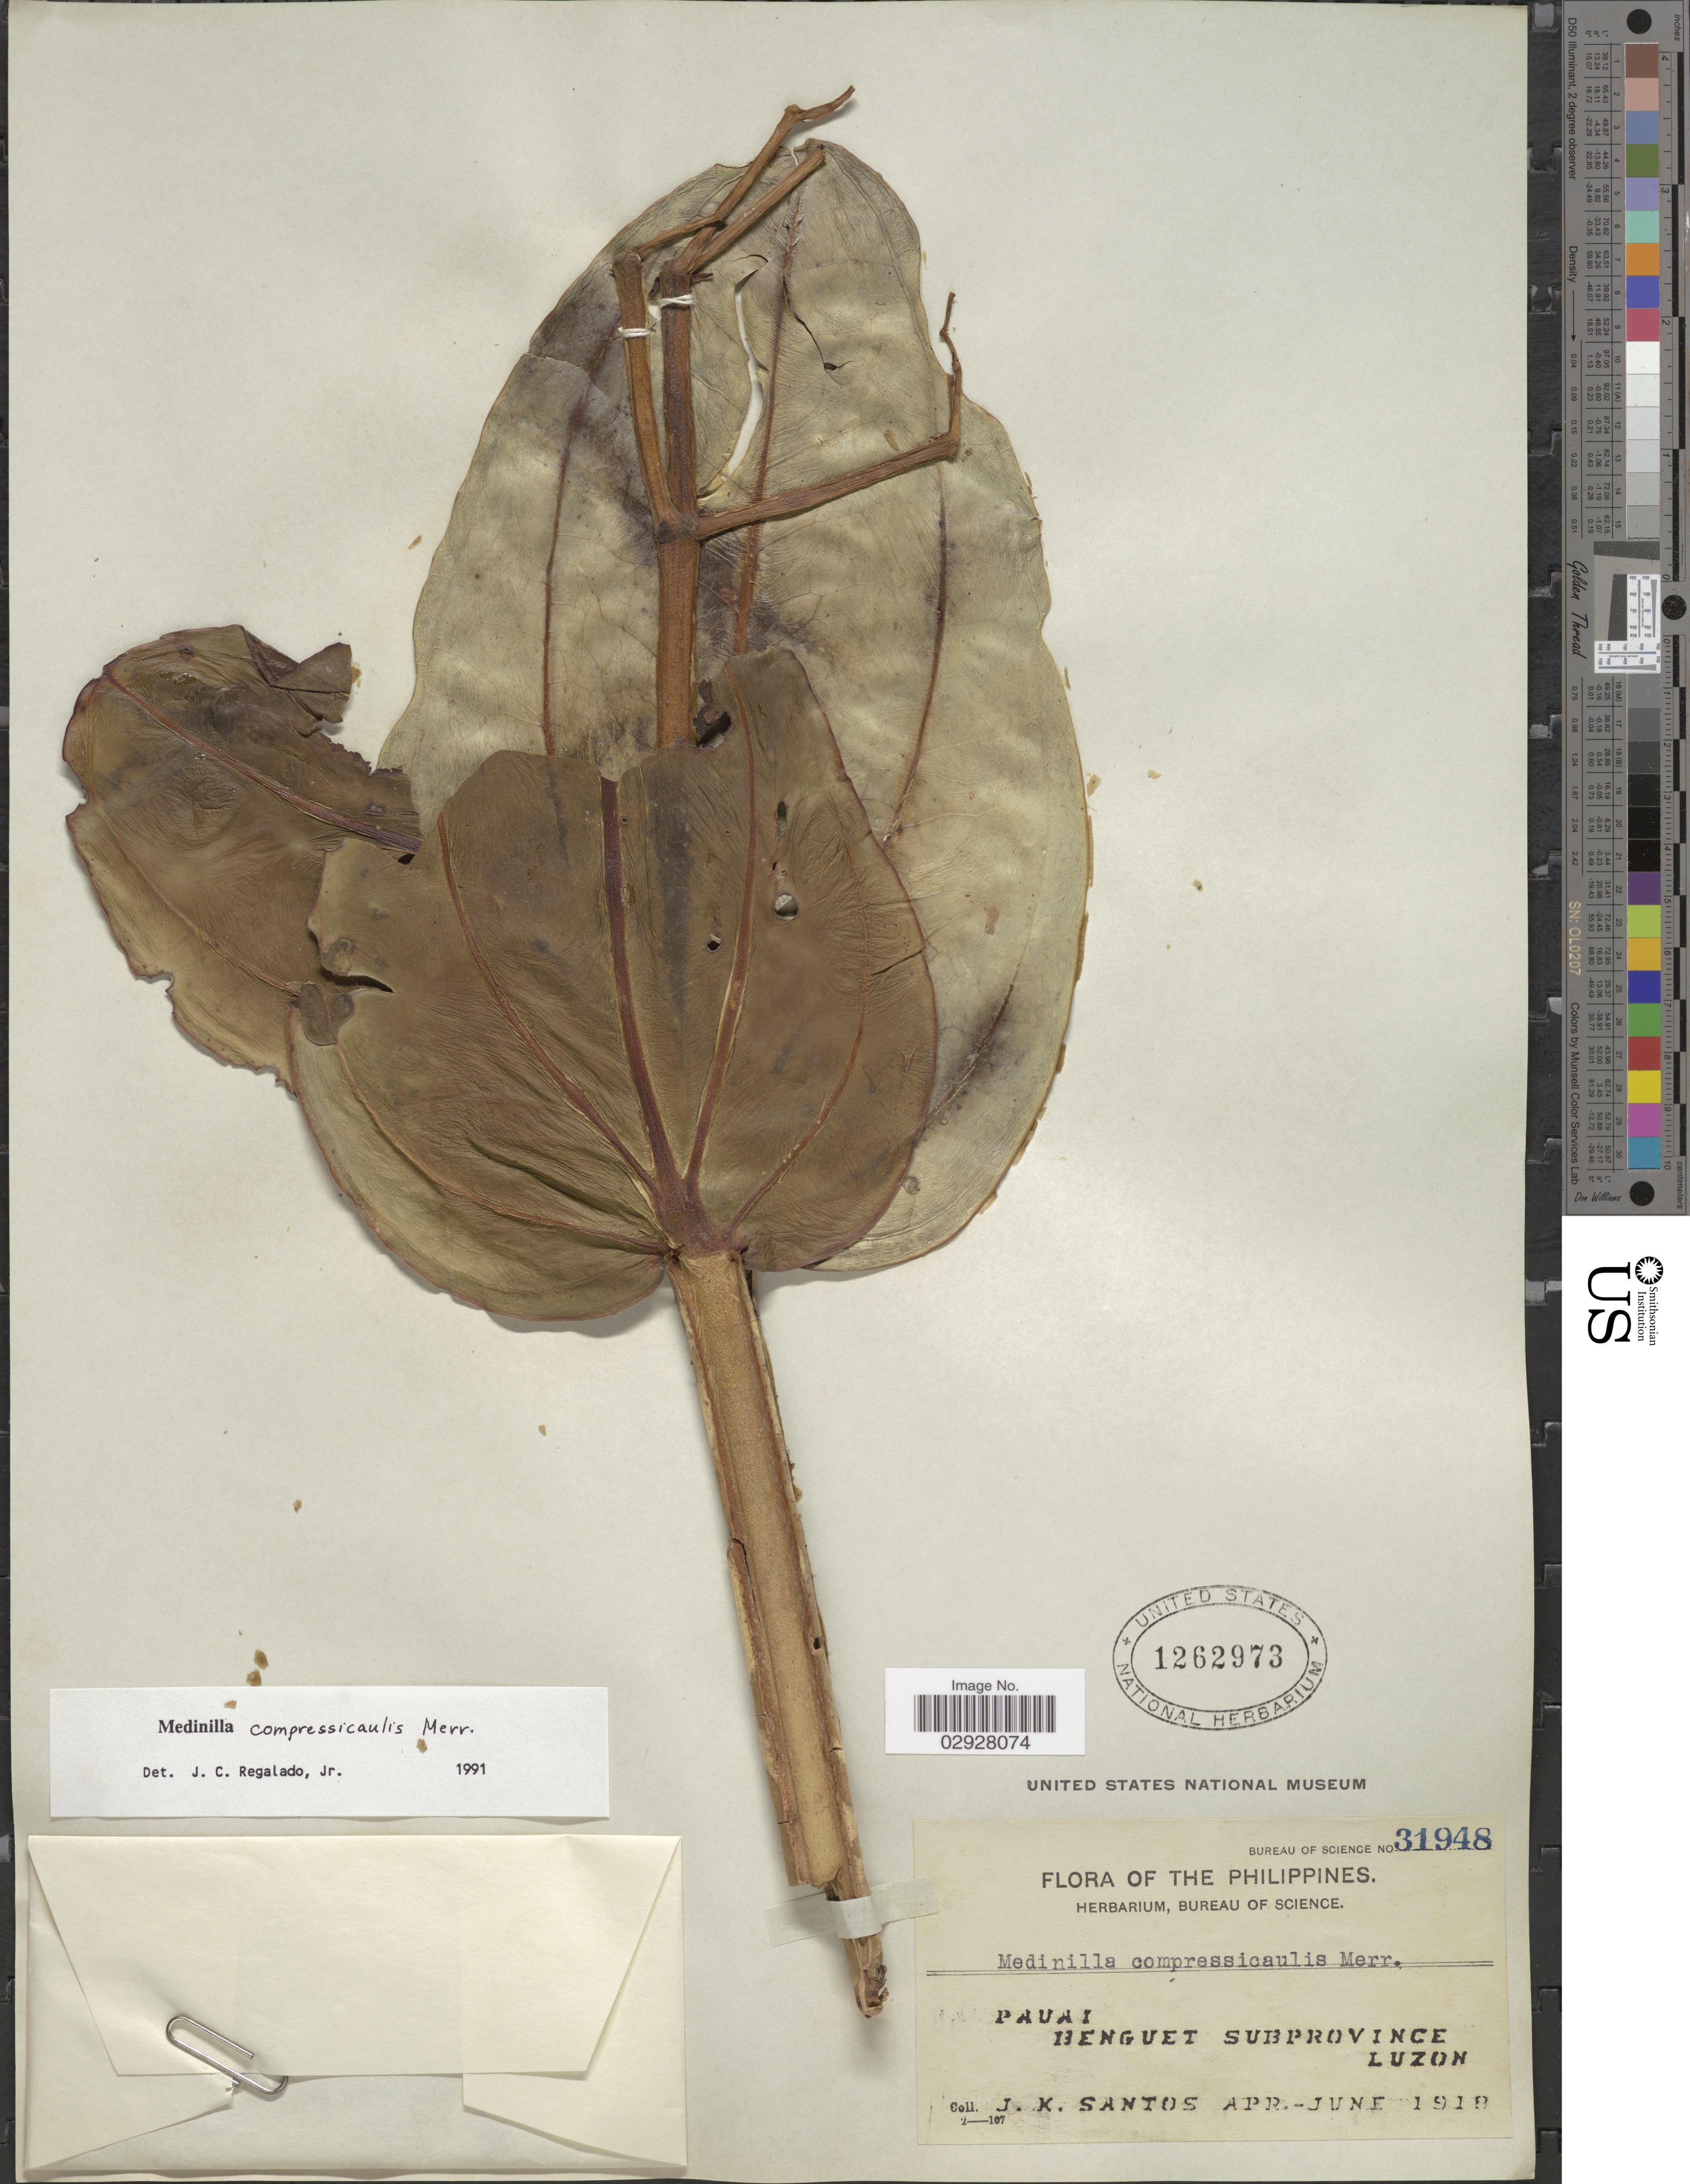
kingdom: Plantae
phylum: Tracheophyta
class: Magnoliopsida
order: Myrtales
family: Melastomataceae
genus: Medinilla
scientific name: Medinilla compressicaulis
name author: Merr.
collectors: J. K. Santos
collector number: Bureau of Science 31948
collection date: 1918-04/1918-06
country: Philippines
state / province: Cordillera (Administrative Region)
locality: Pauai, Benguet Subprovince, Luzon.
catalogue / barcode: US 1262973